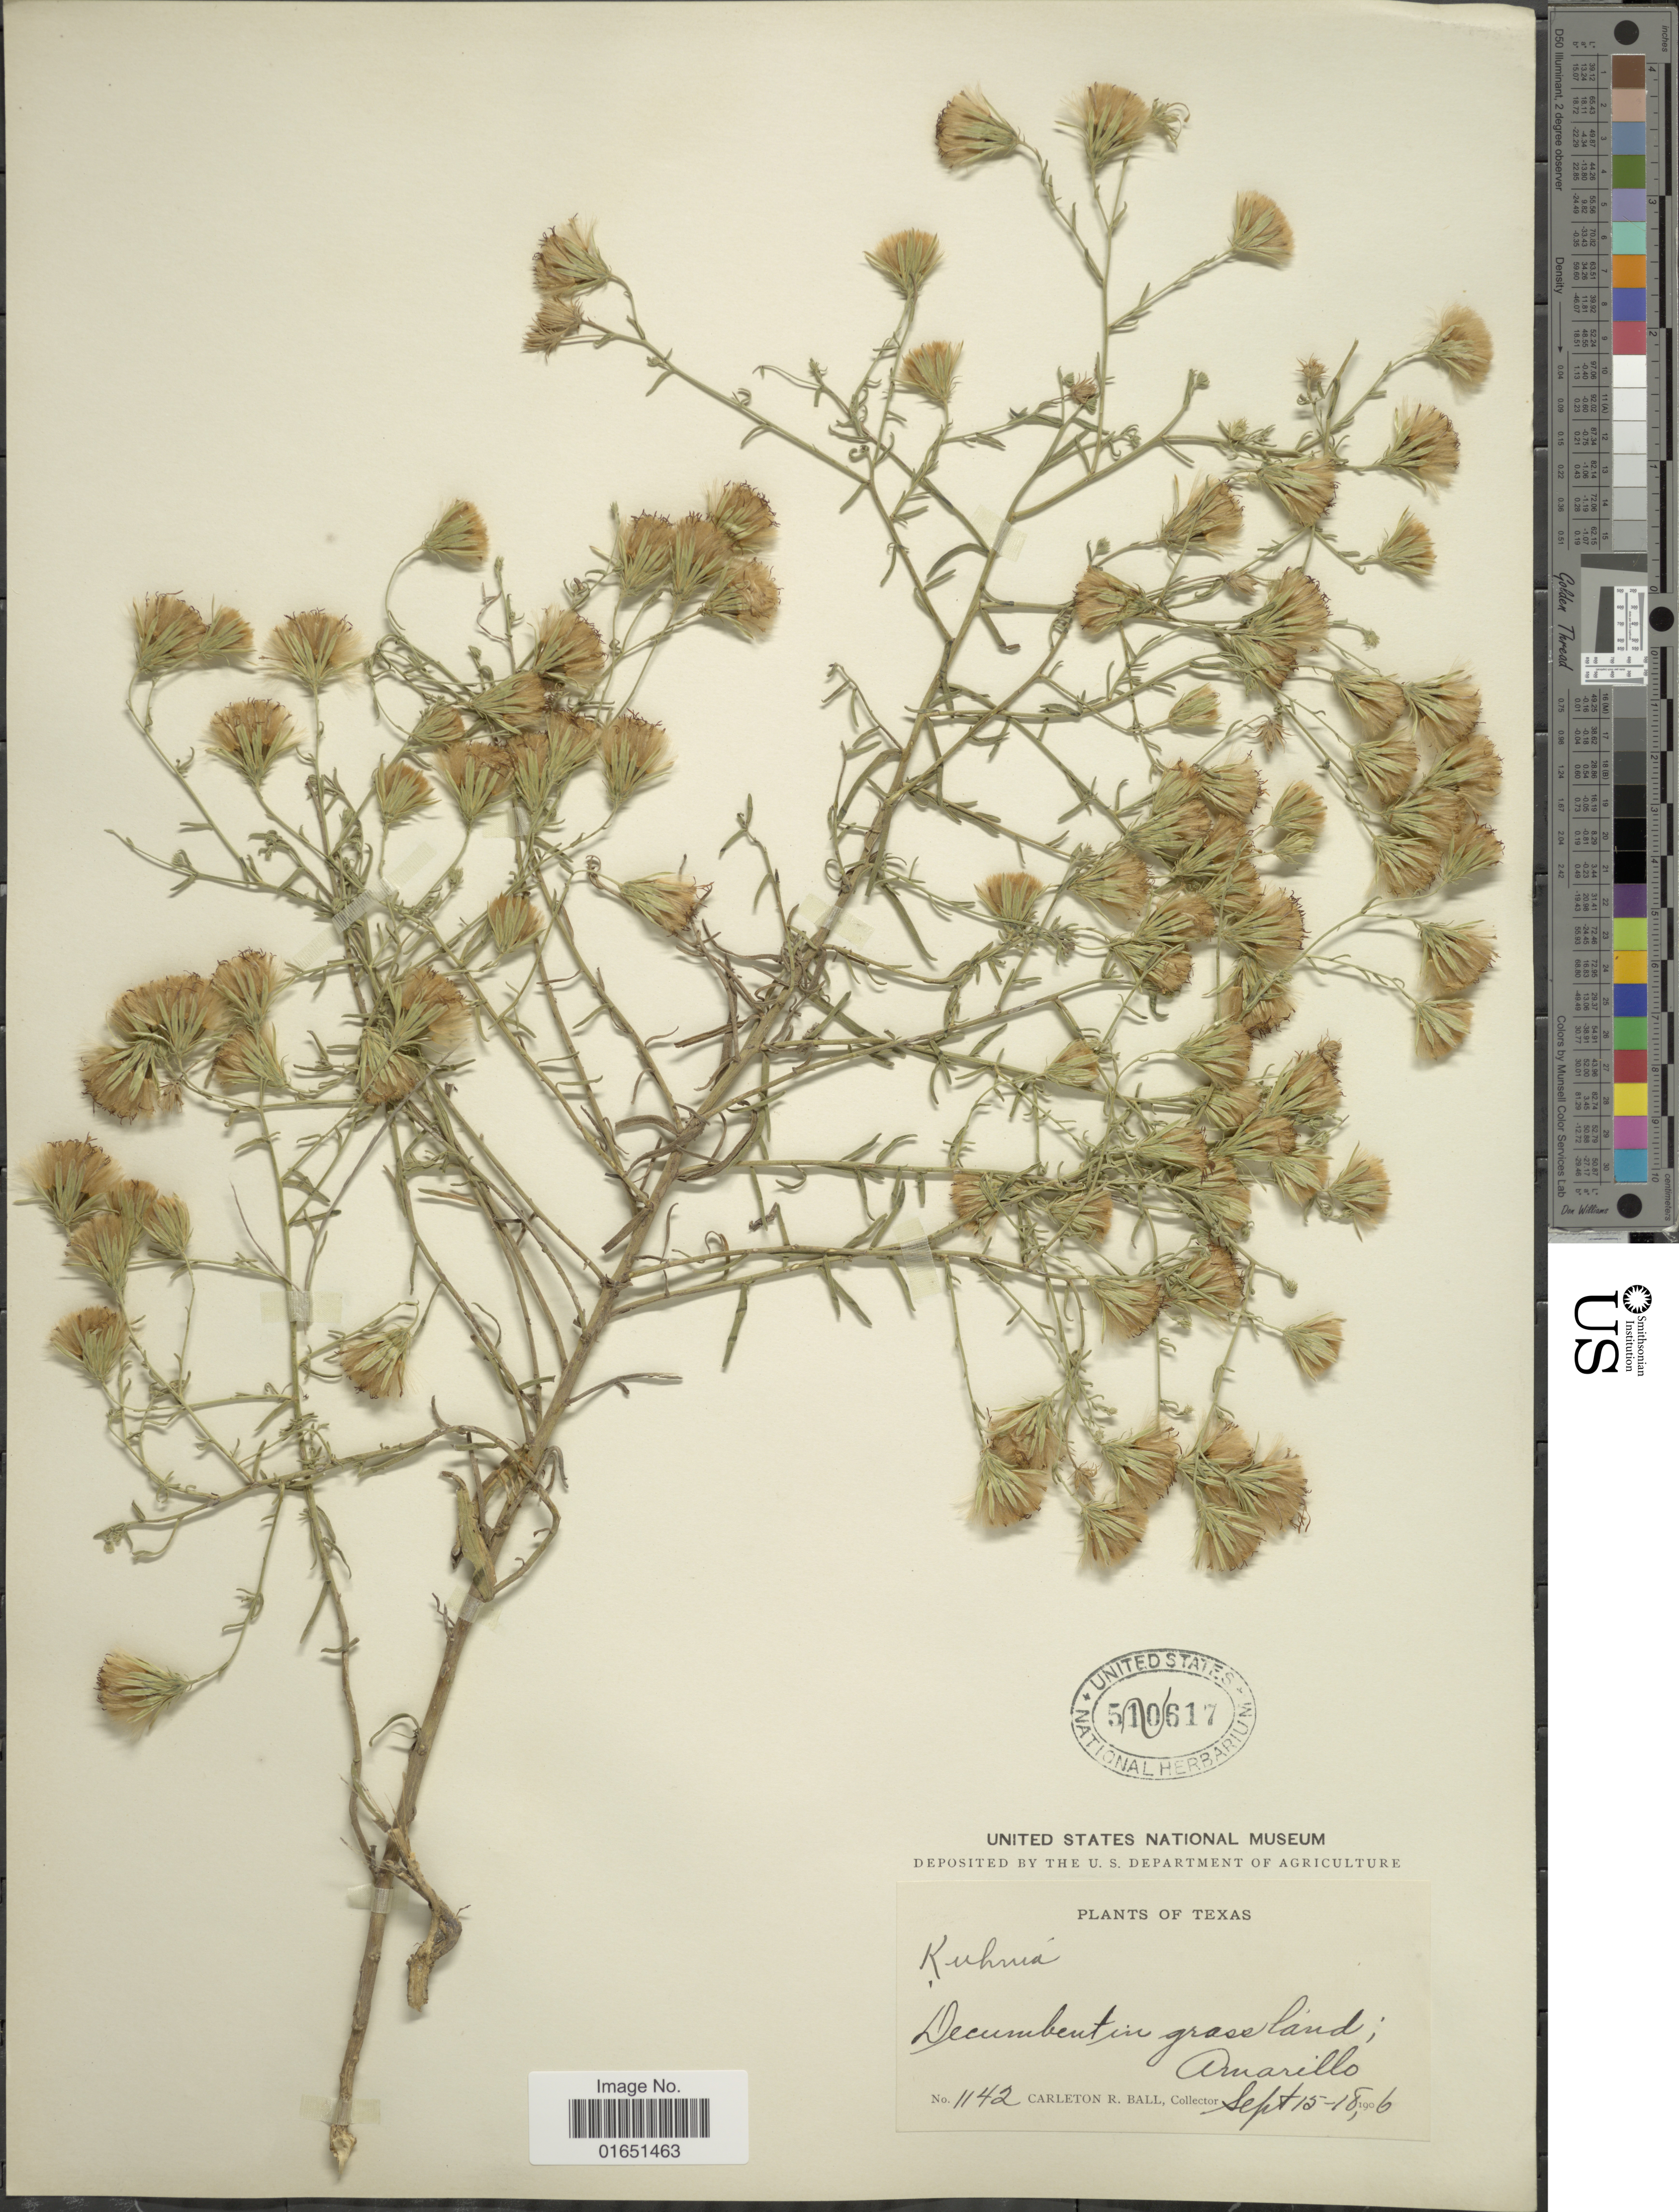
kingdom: Plantae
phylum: Tracheophyta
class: Magnoliopsida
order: Asterales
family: Asteraceae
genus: Brickellia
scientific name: Brickellia rosmarinifolia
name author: (Vent.) W.A. Weber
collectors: C. R. Ball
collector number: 1142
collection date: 1906-09-15/1906-09-18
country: United States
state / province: Texas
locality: Decumbent in grassland; Amarillo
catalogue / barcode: US 510617